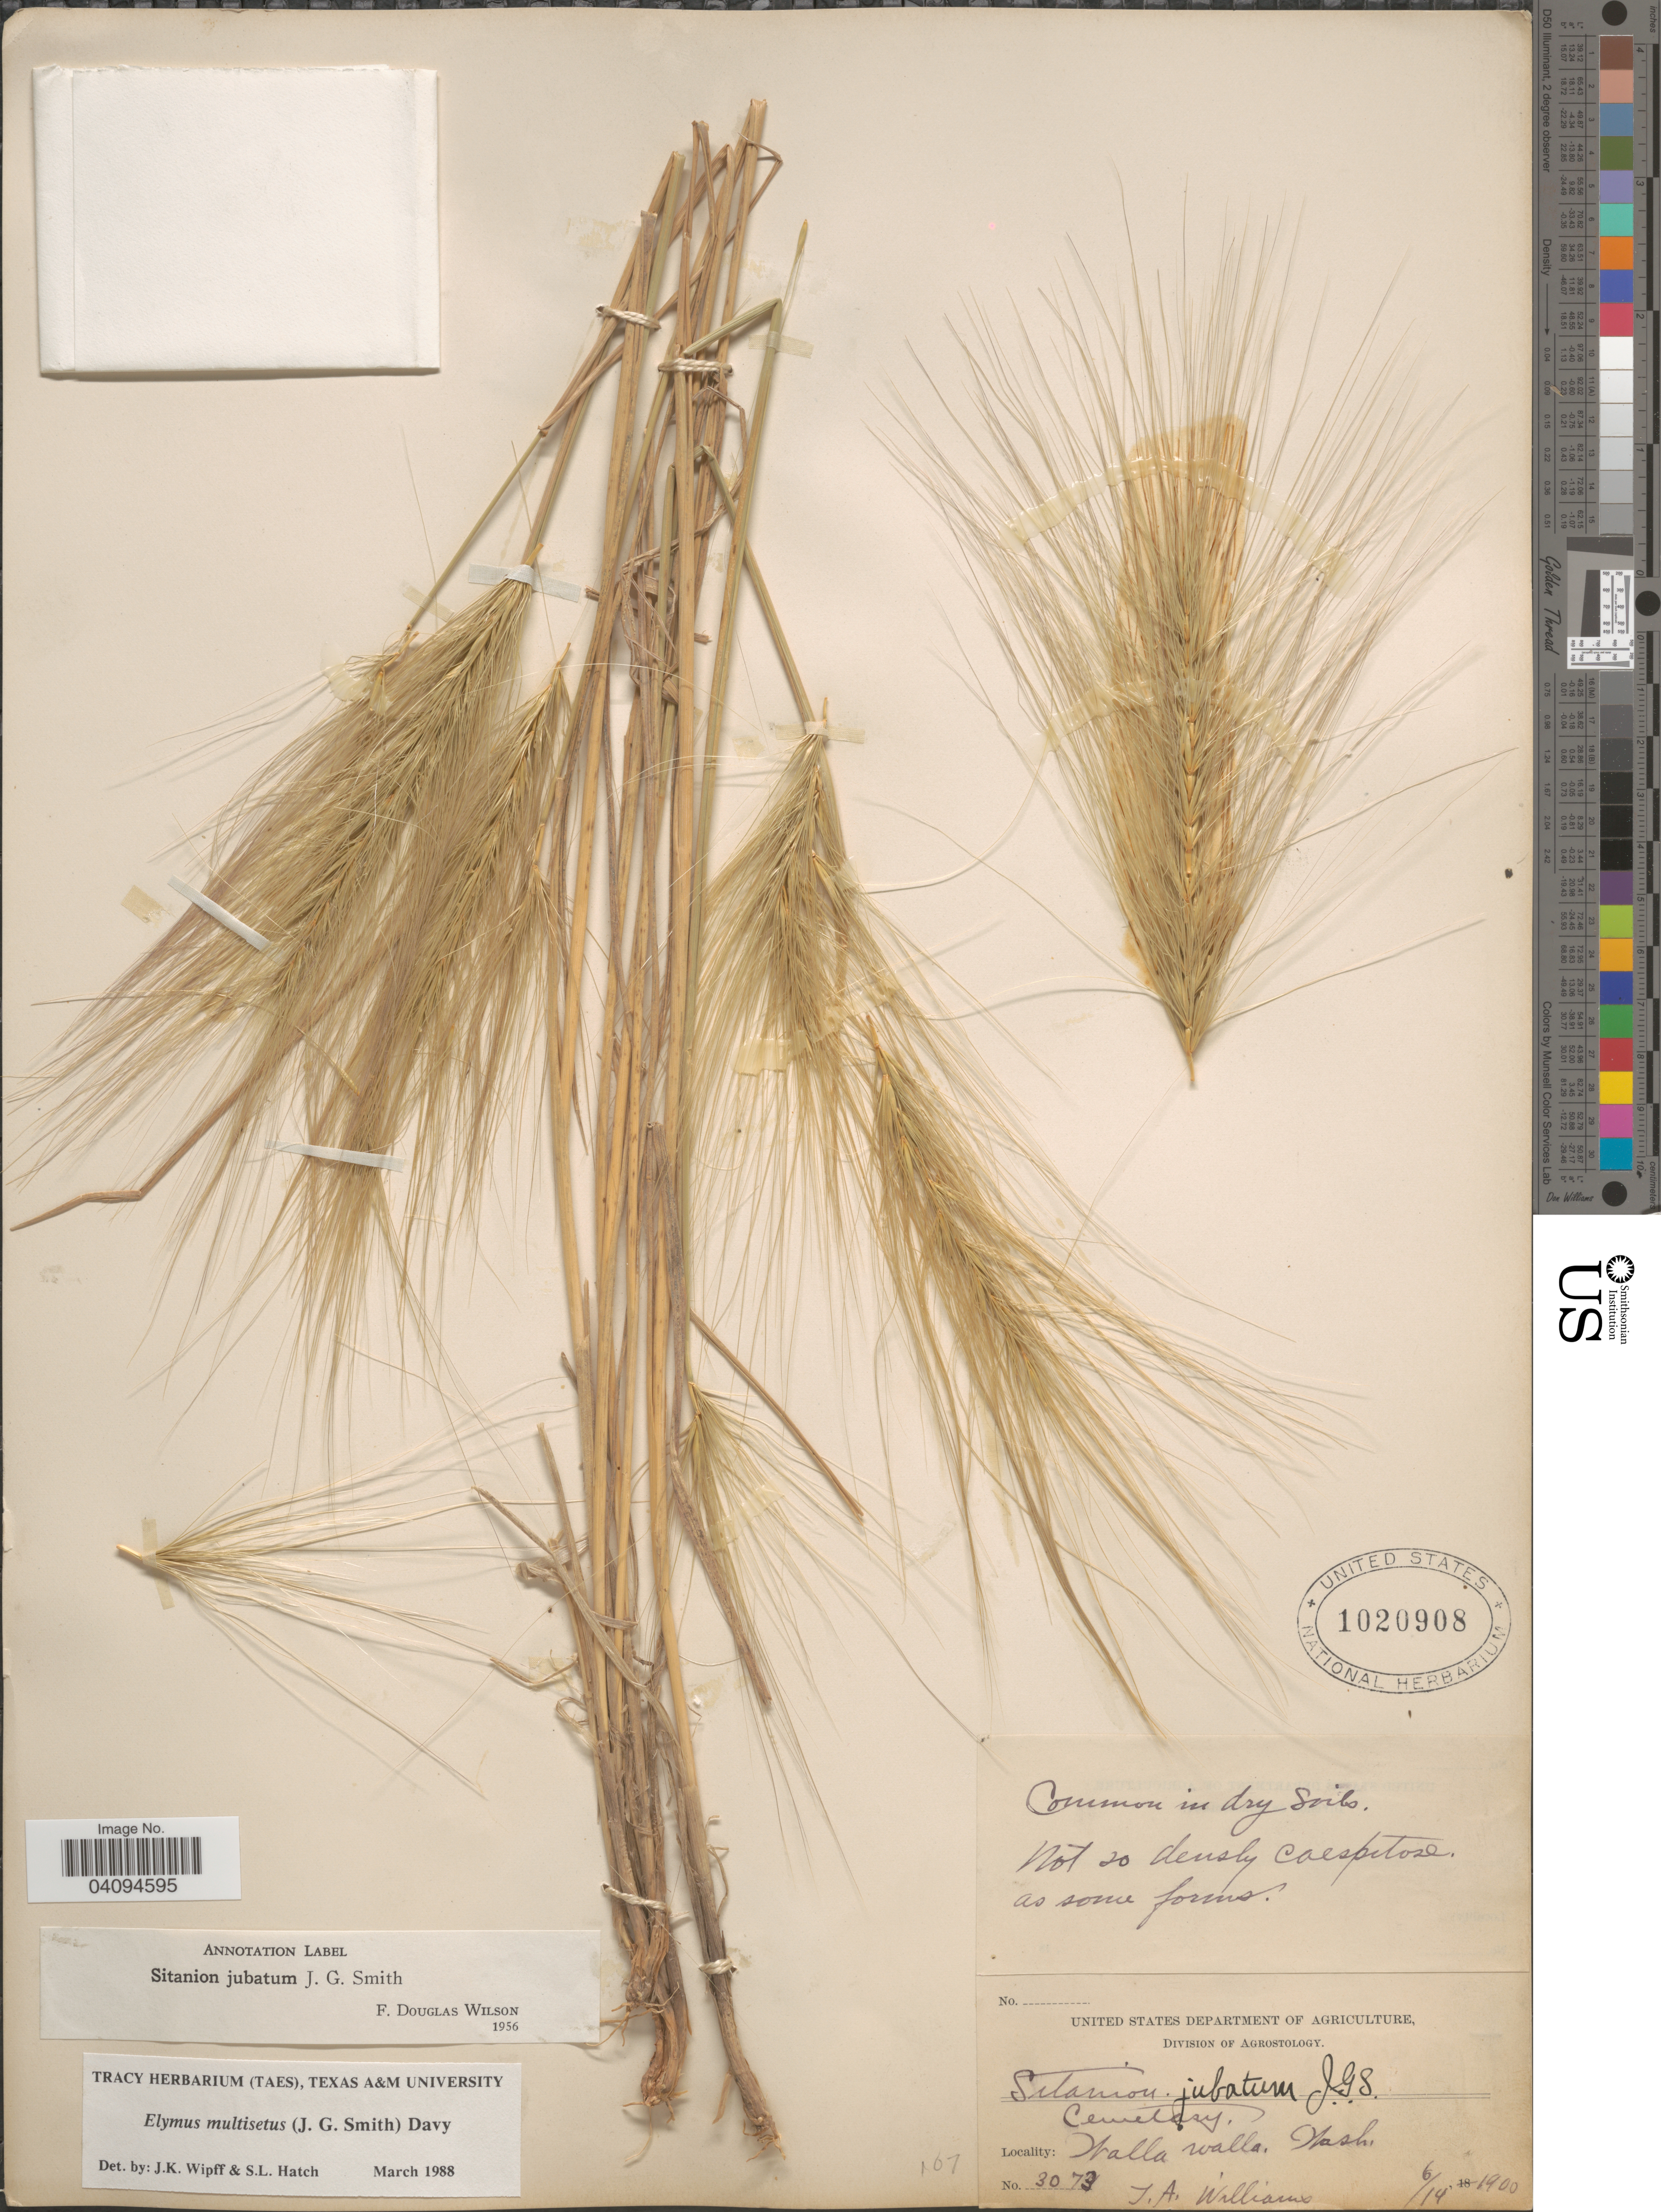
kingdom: Plantae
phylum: Tracheophyta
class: Liliopsida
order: Poales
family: Poaceae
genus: Elymus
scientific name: Elymus multisetus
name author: (J.G. Sm.) Burtt Davy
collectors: T. Williams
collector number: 3073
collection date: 1900-06-14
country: United States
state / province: Washington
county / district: Walla Walla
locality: Cemetary. Walla walla.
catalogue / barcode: US 1020908